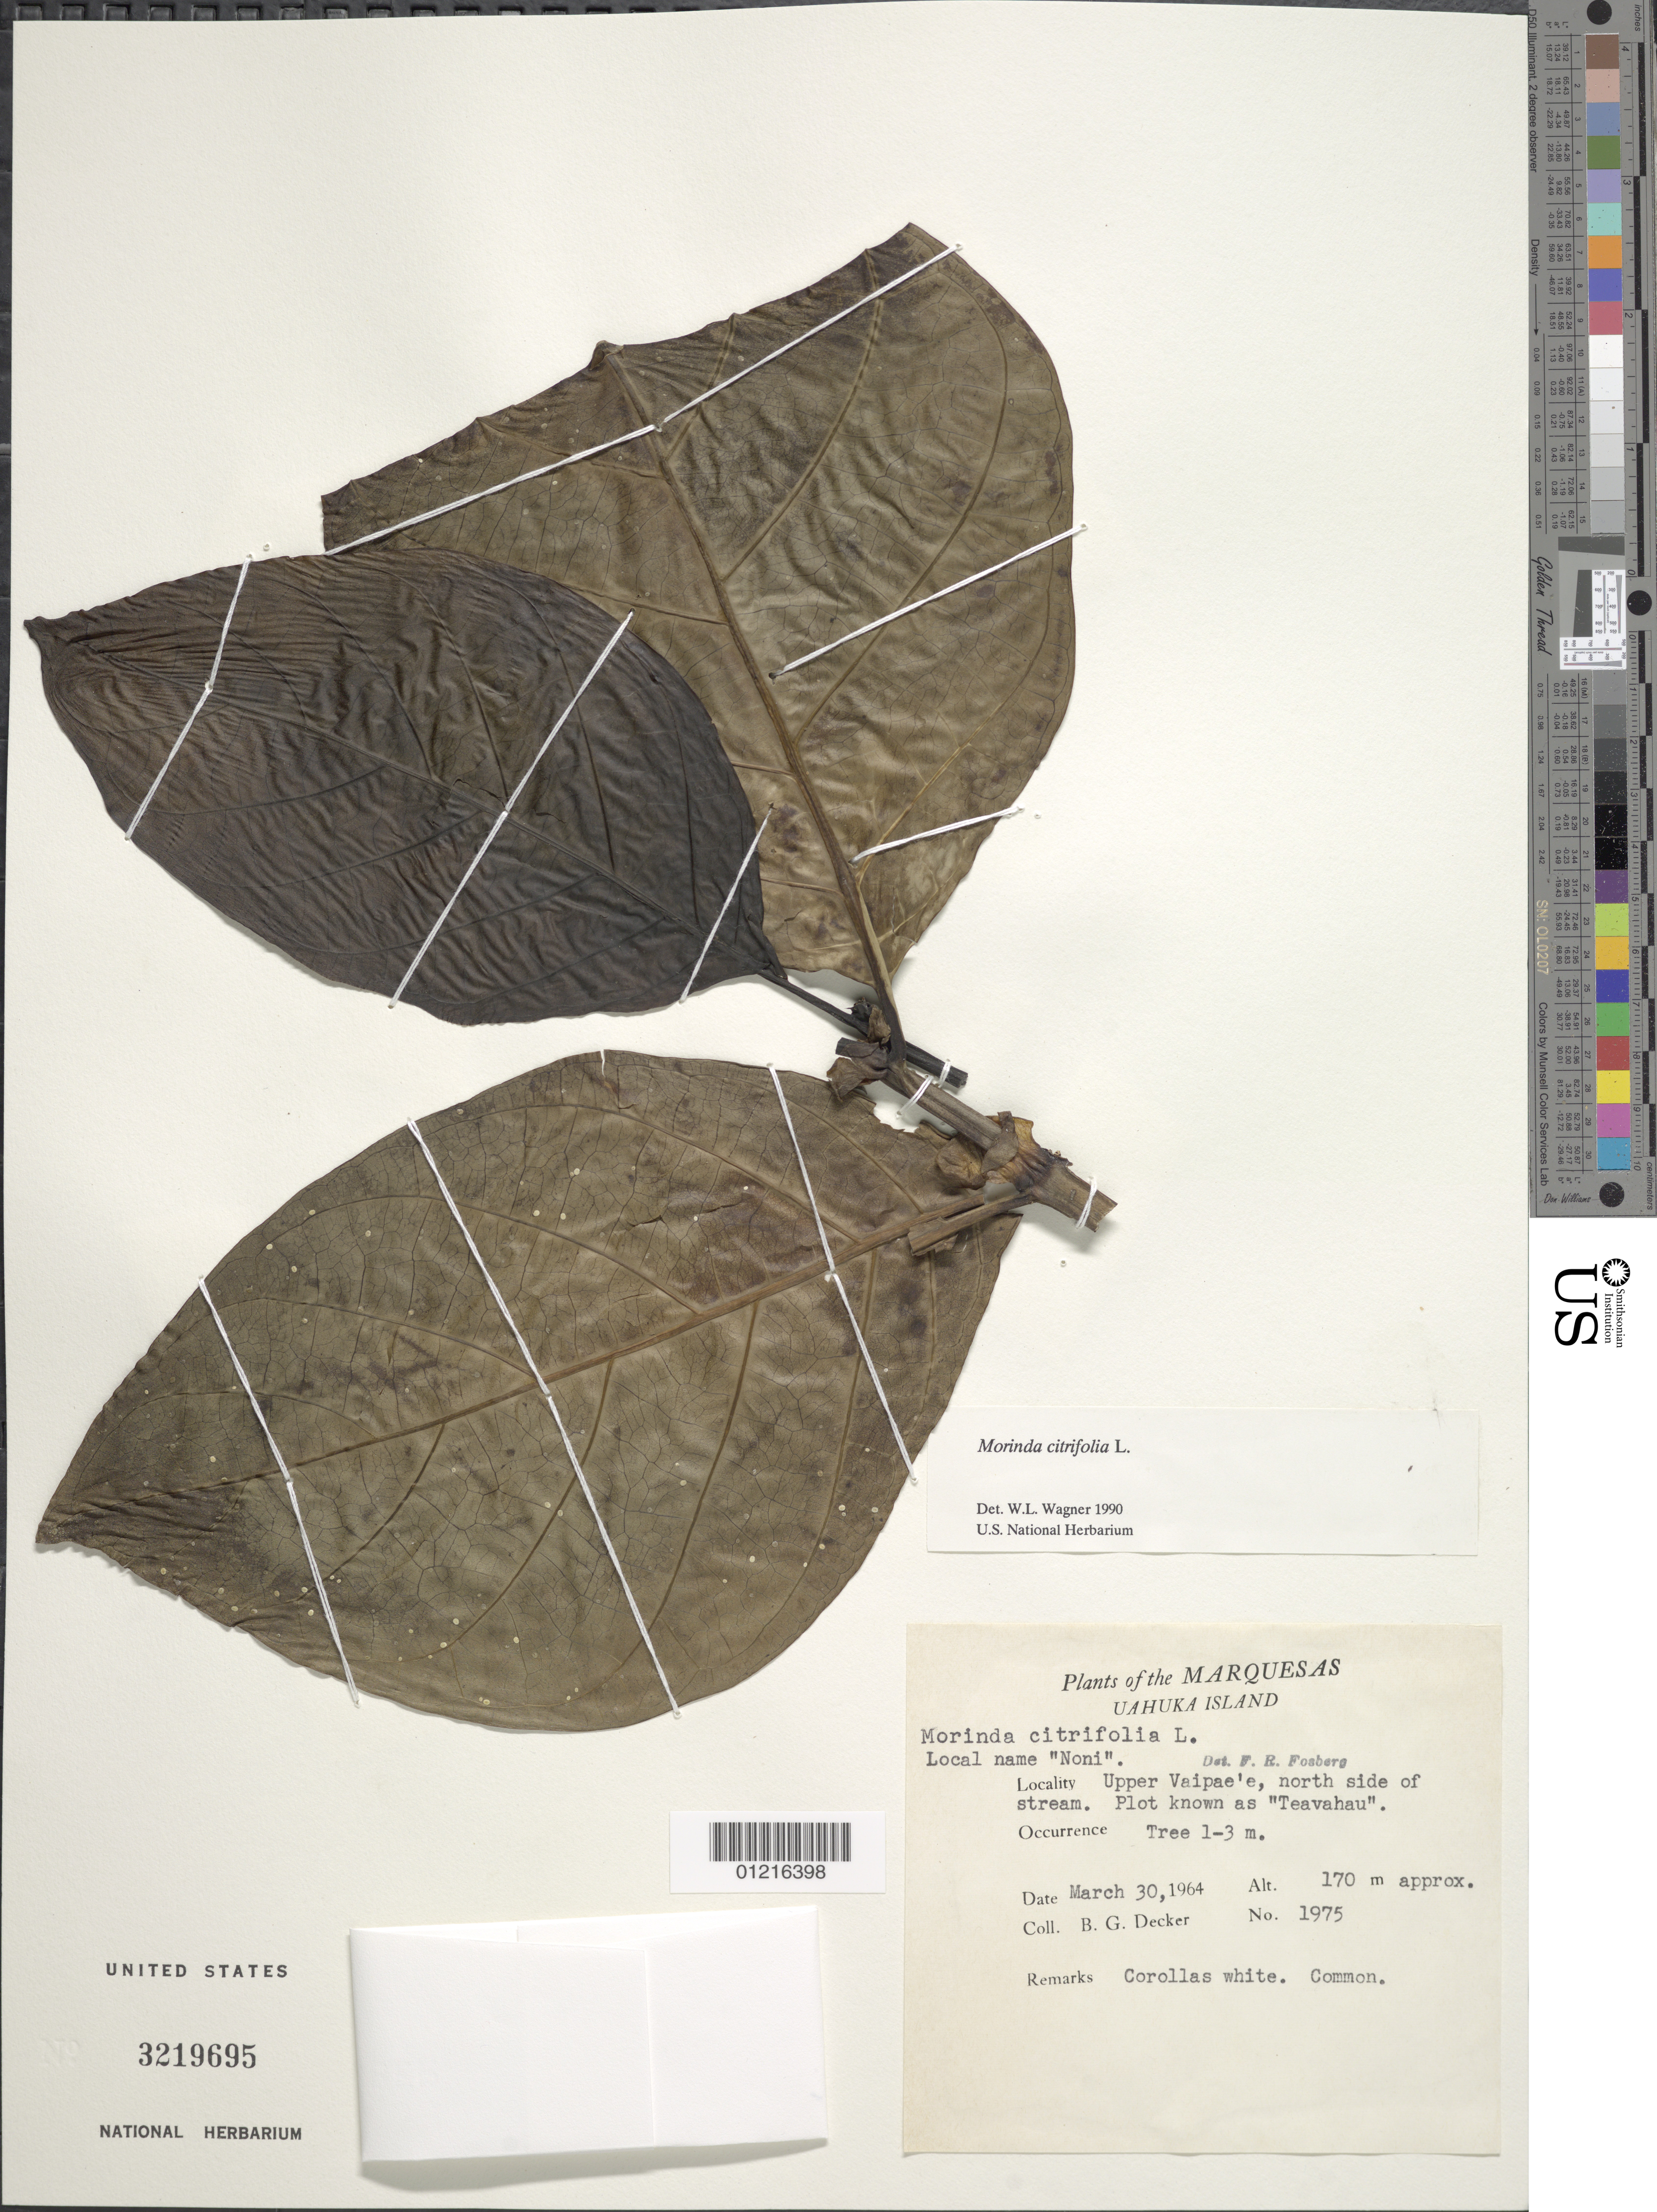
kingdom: Plantae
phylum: Tracheophyta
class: Magnoliopsida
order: Gentianales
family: Rubiaceae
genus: Morinda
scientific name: Morinda citrifolia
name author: L.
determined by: Wagner, W. L., (BOT), Smithsonian Institution - National Museum of Natural History (UNITED STATES)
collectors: B. G. Decker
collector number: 1975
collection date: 1964-03-30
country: French Polynesia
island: Ua Huka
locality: Upper Vaipae'e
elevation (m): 170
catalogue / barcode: US 3219695